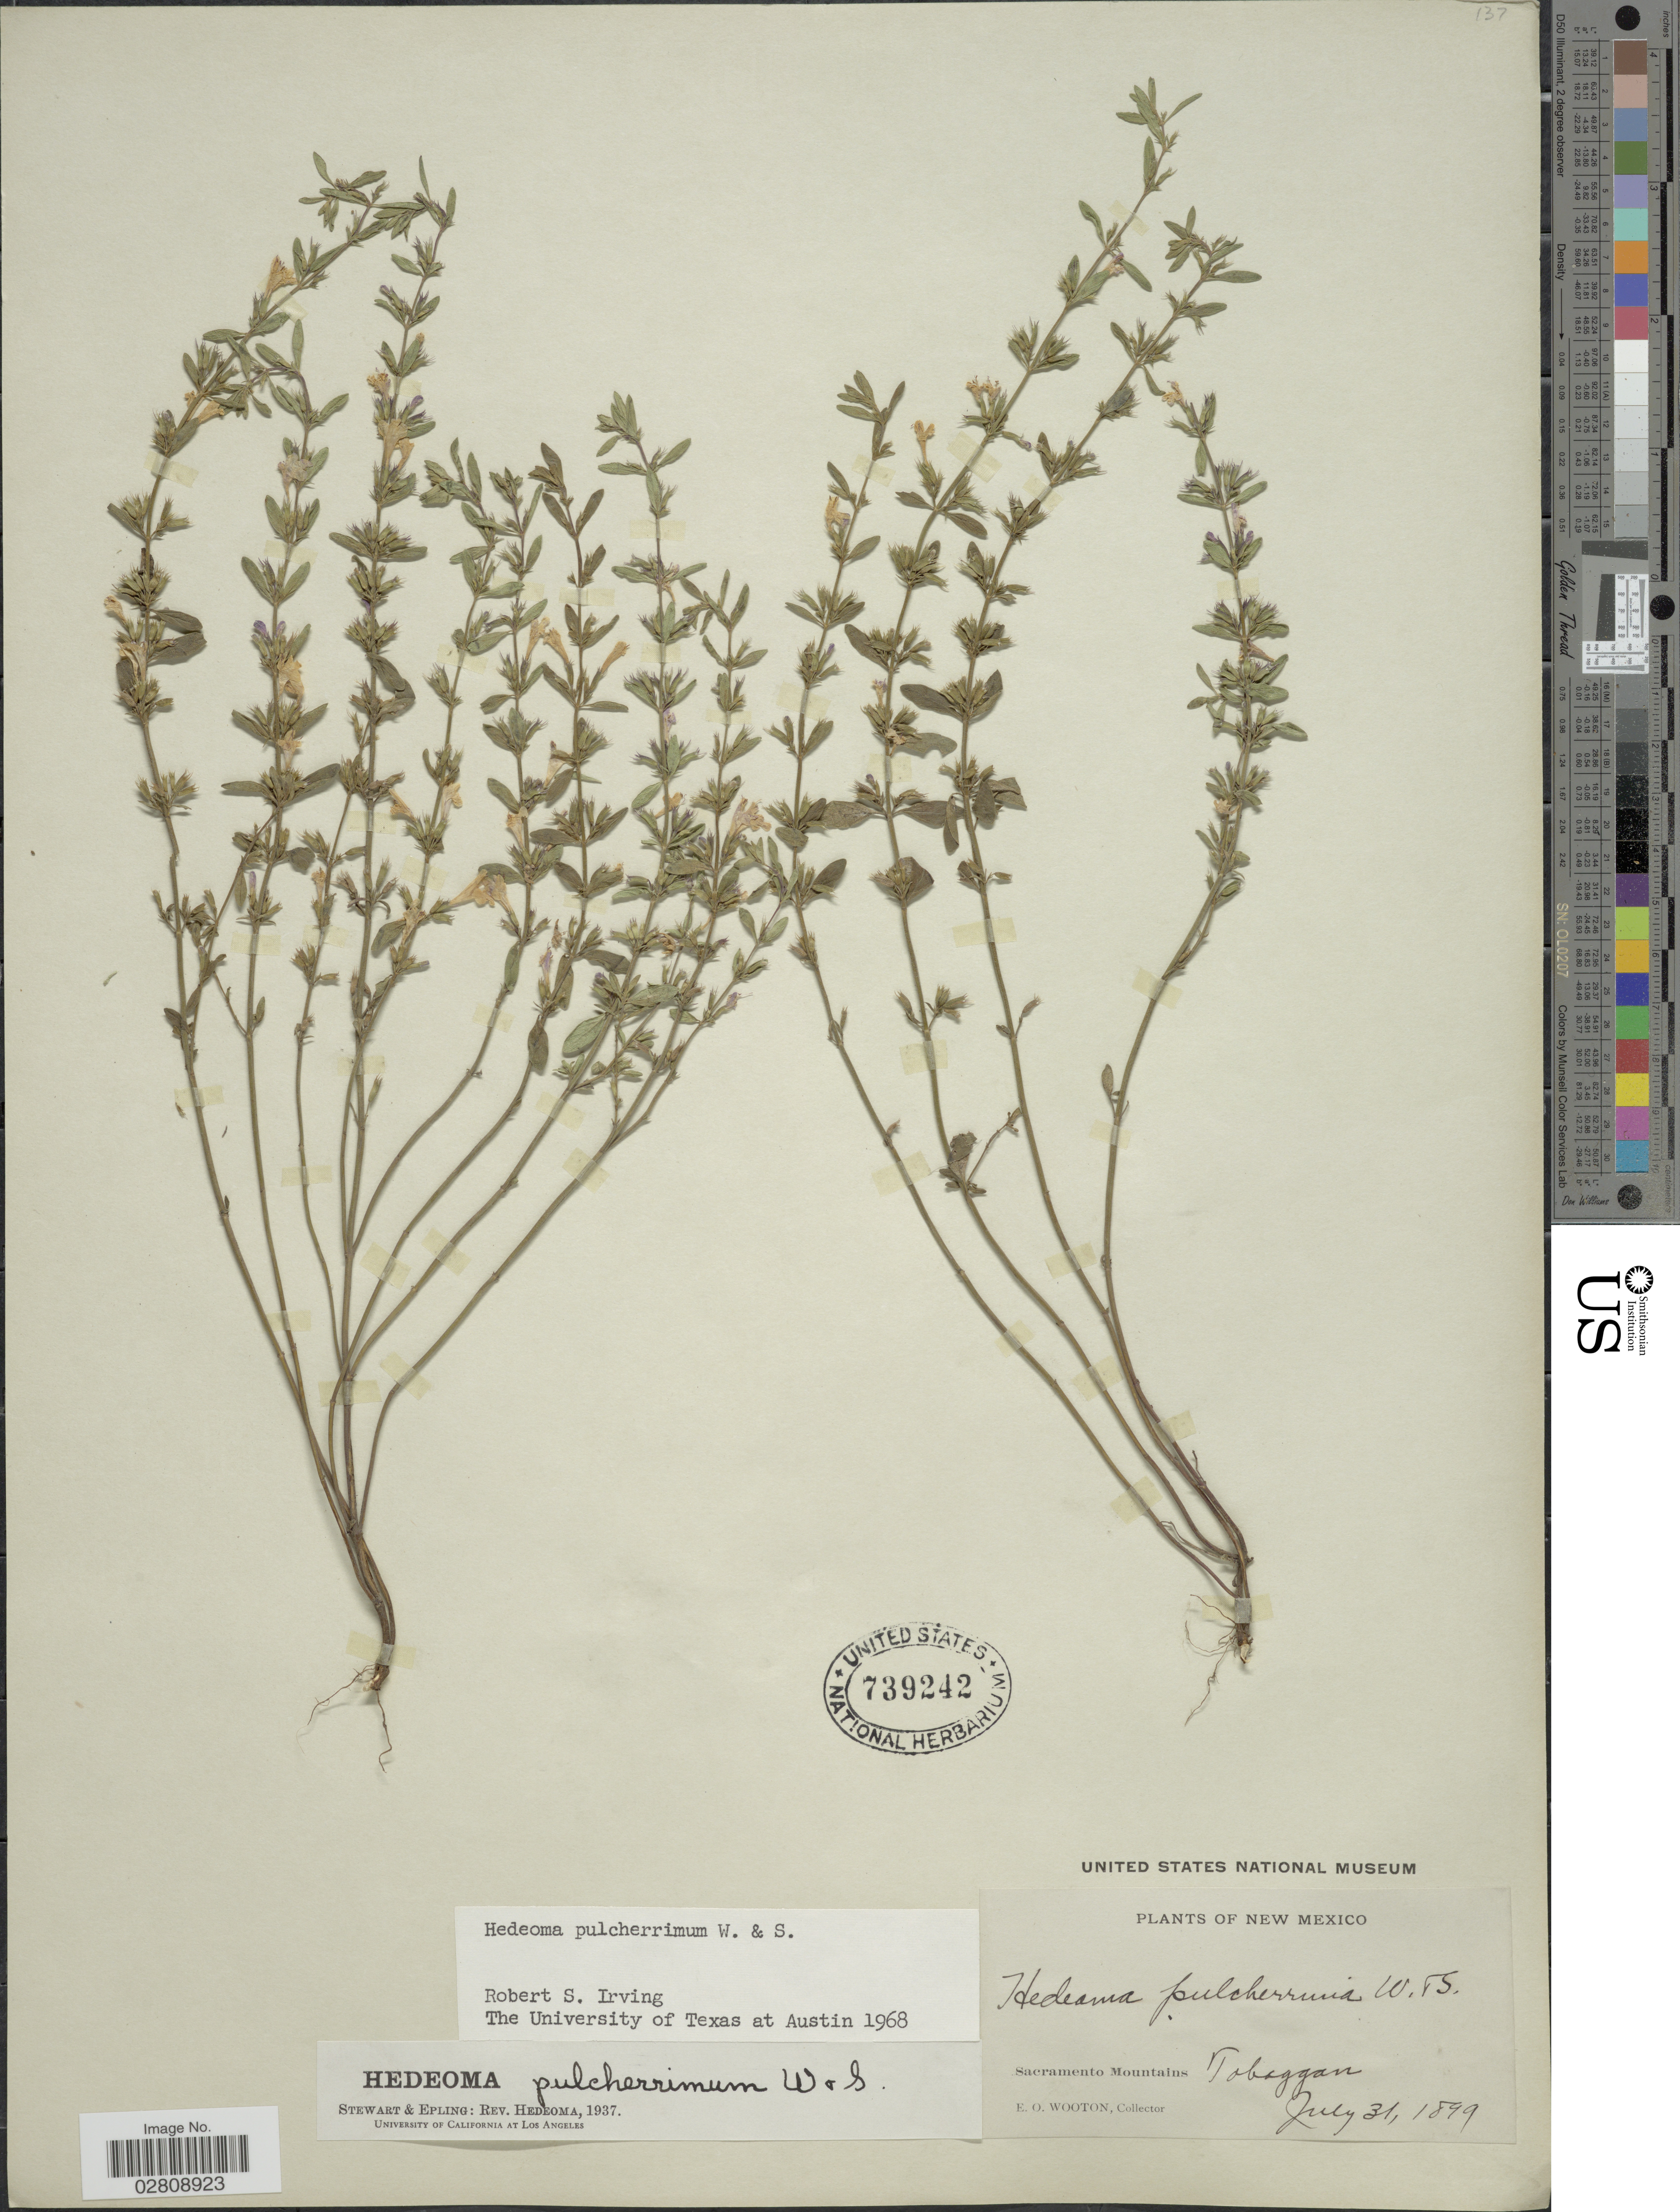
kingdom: Plantae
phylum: Tracheophyta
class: Magnoliopsida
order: Lamiales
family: Lamiaceae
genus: Hedeoma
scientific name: Hedeoma pulcherrima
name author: Wooton & Standl.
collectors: E. O. Wooton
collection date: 1899-07-31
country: United States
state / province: New Mexico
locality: Sacramento Mountains. Tobaggan.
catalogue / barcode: US 739242